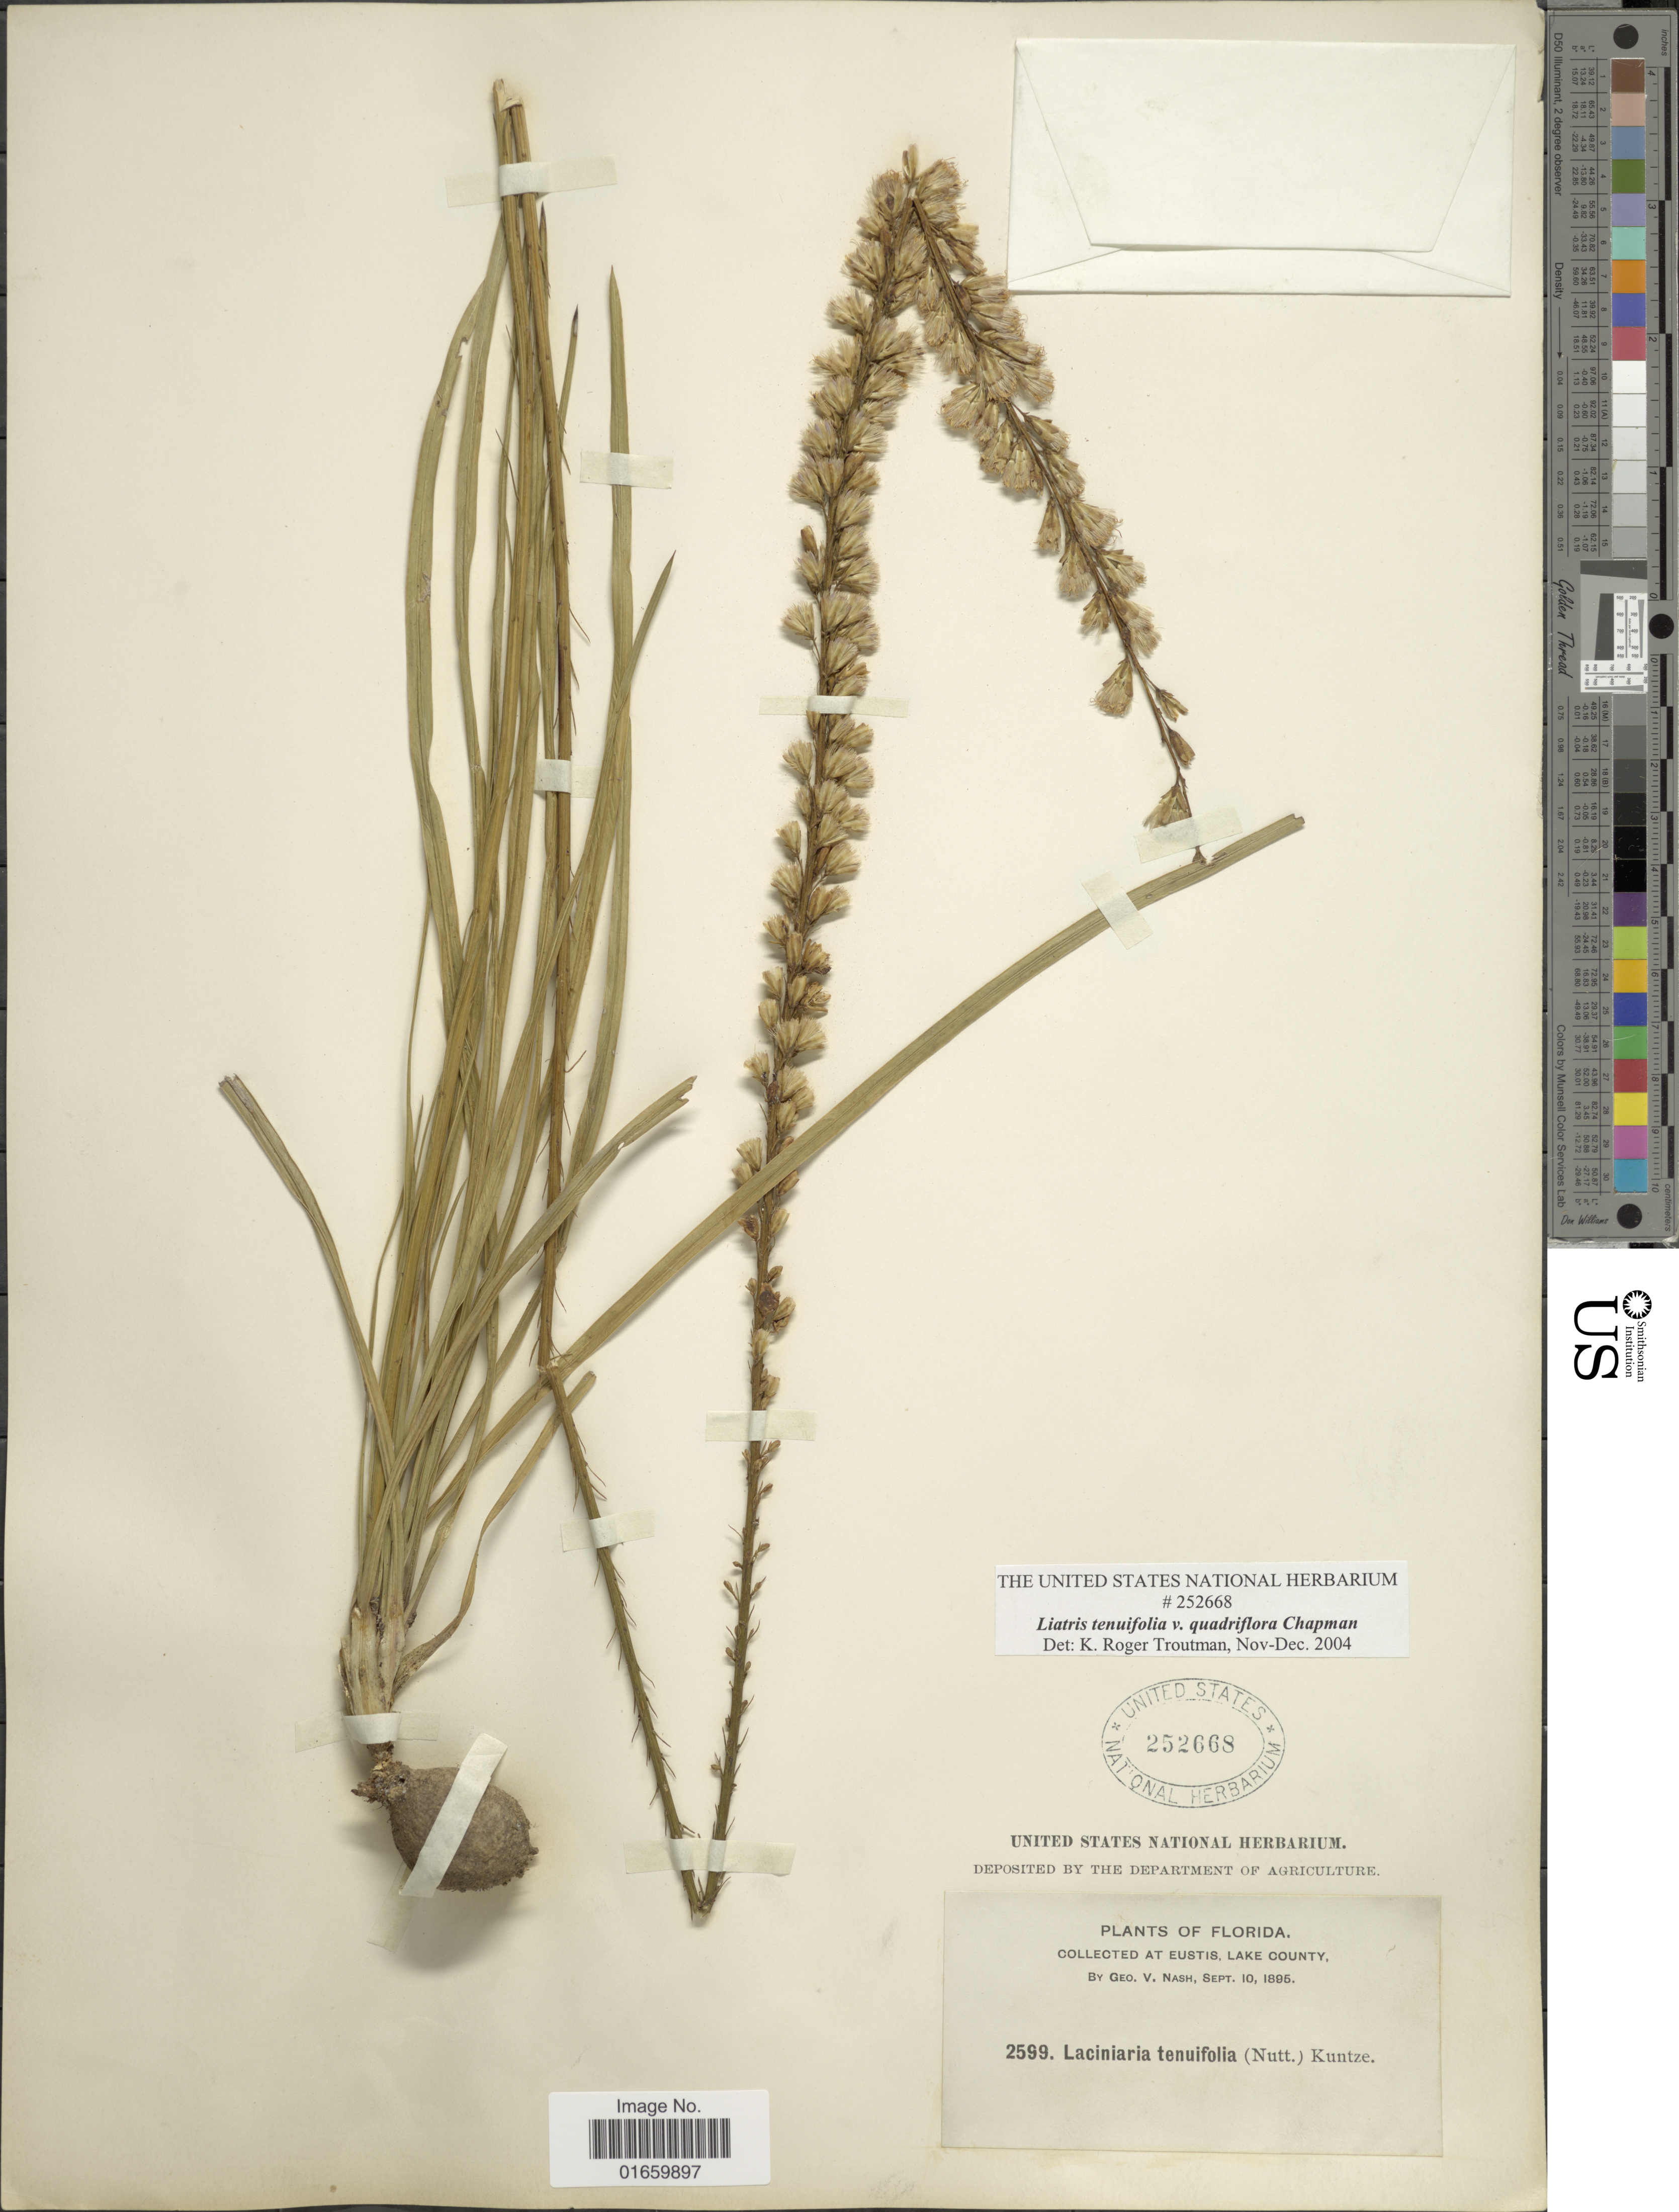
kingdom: Plantae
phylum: Tracheophyta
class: Magnoliopsida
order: Asterales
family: Asteraceae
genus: Liatris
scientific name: Liatris tenuifolia var. quadriflora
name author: Chapm.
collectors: G. V. Nash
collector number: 2599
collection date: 1895-09-10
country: United States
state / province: Florida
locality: Eustis, Lake county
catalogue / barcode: US 252668